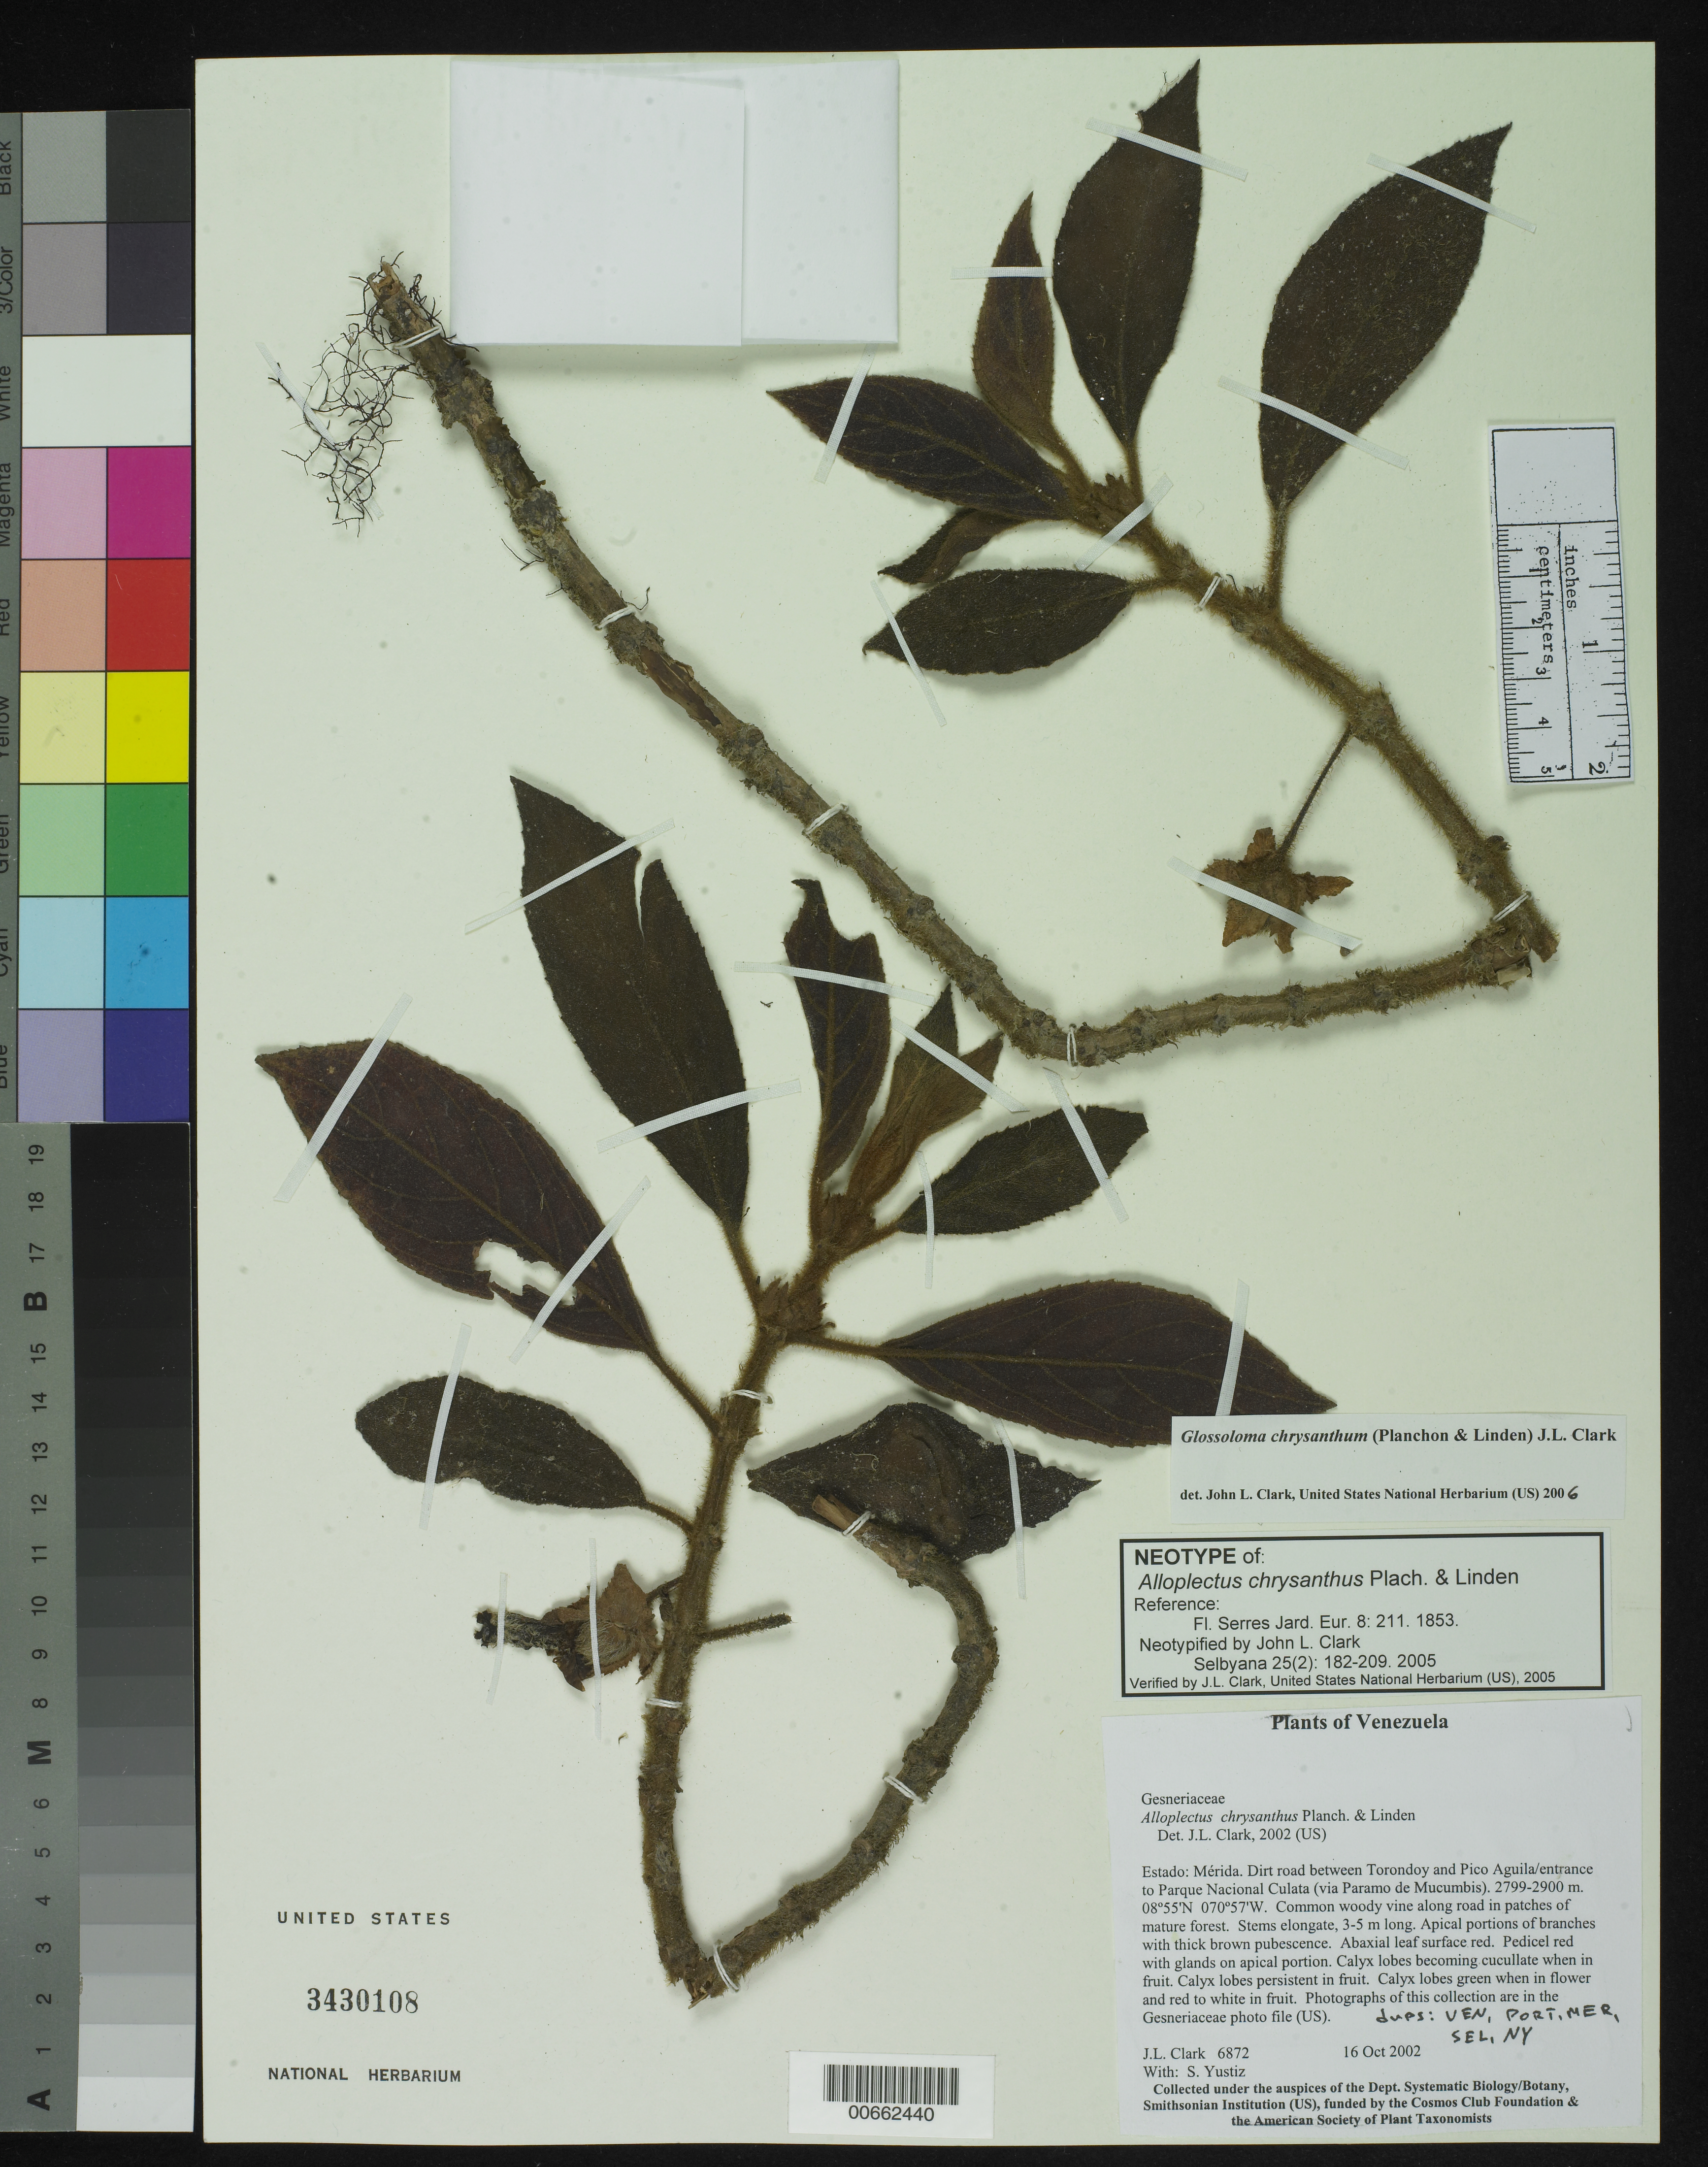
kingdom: Plantae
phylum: Tracheophyta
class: Magnoliopsida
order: Lamiales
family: Gesneriaceae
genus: Alloplectus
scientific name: Alloplectus chrysanthus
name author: Planch. & Linden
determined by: Clark, J. L., (SEL), The Marie Selby Botanical Garden (UNITED STATES)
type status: Neotype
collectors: J. L. Clark & S. Yustiz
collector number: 6872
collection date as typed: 16 Oct 2002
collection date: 2002-10-16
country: Venezuela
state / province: Mérida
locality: Estado: Mérida. Dirt road between Torondoy and Pico Aguila/entrance to Parque Nacional Culata (via Paramo de Mucumbis).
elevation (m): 2799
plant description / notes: Photographs of this collection are in the Gesneriaceae photo file (US).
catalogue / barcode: US 3430108